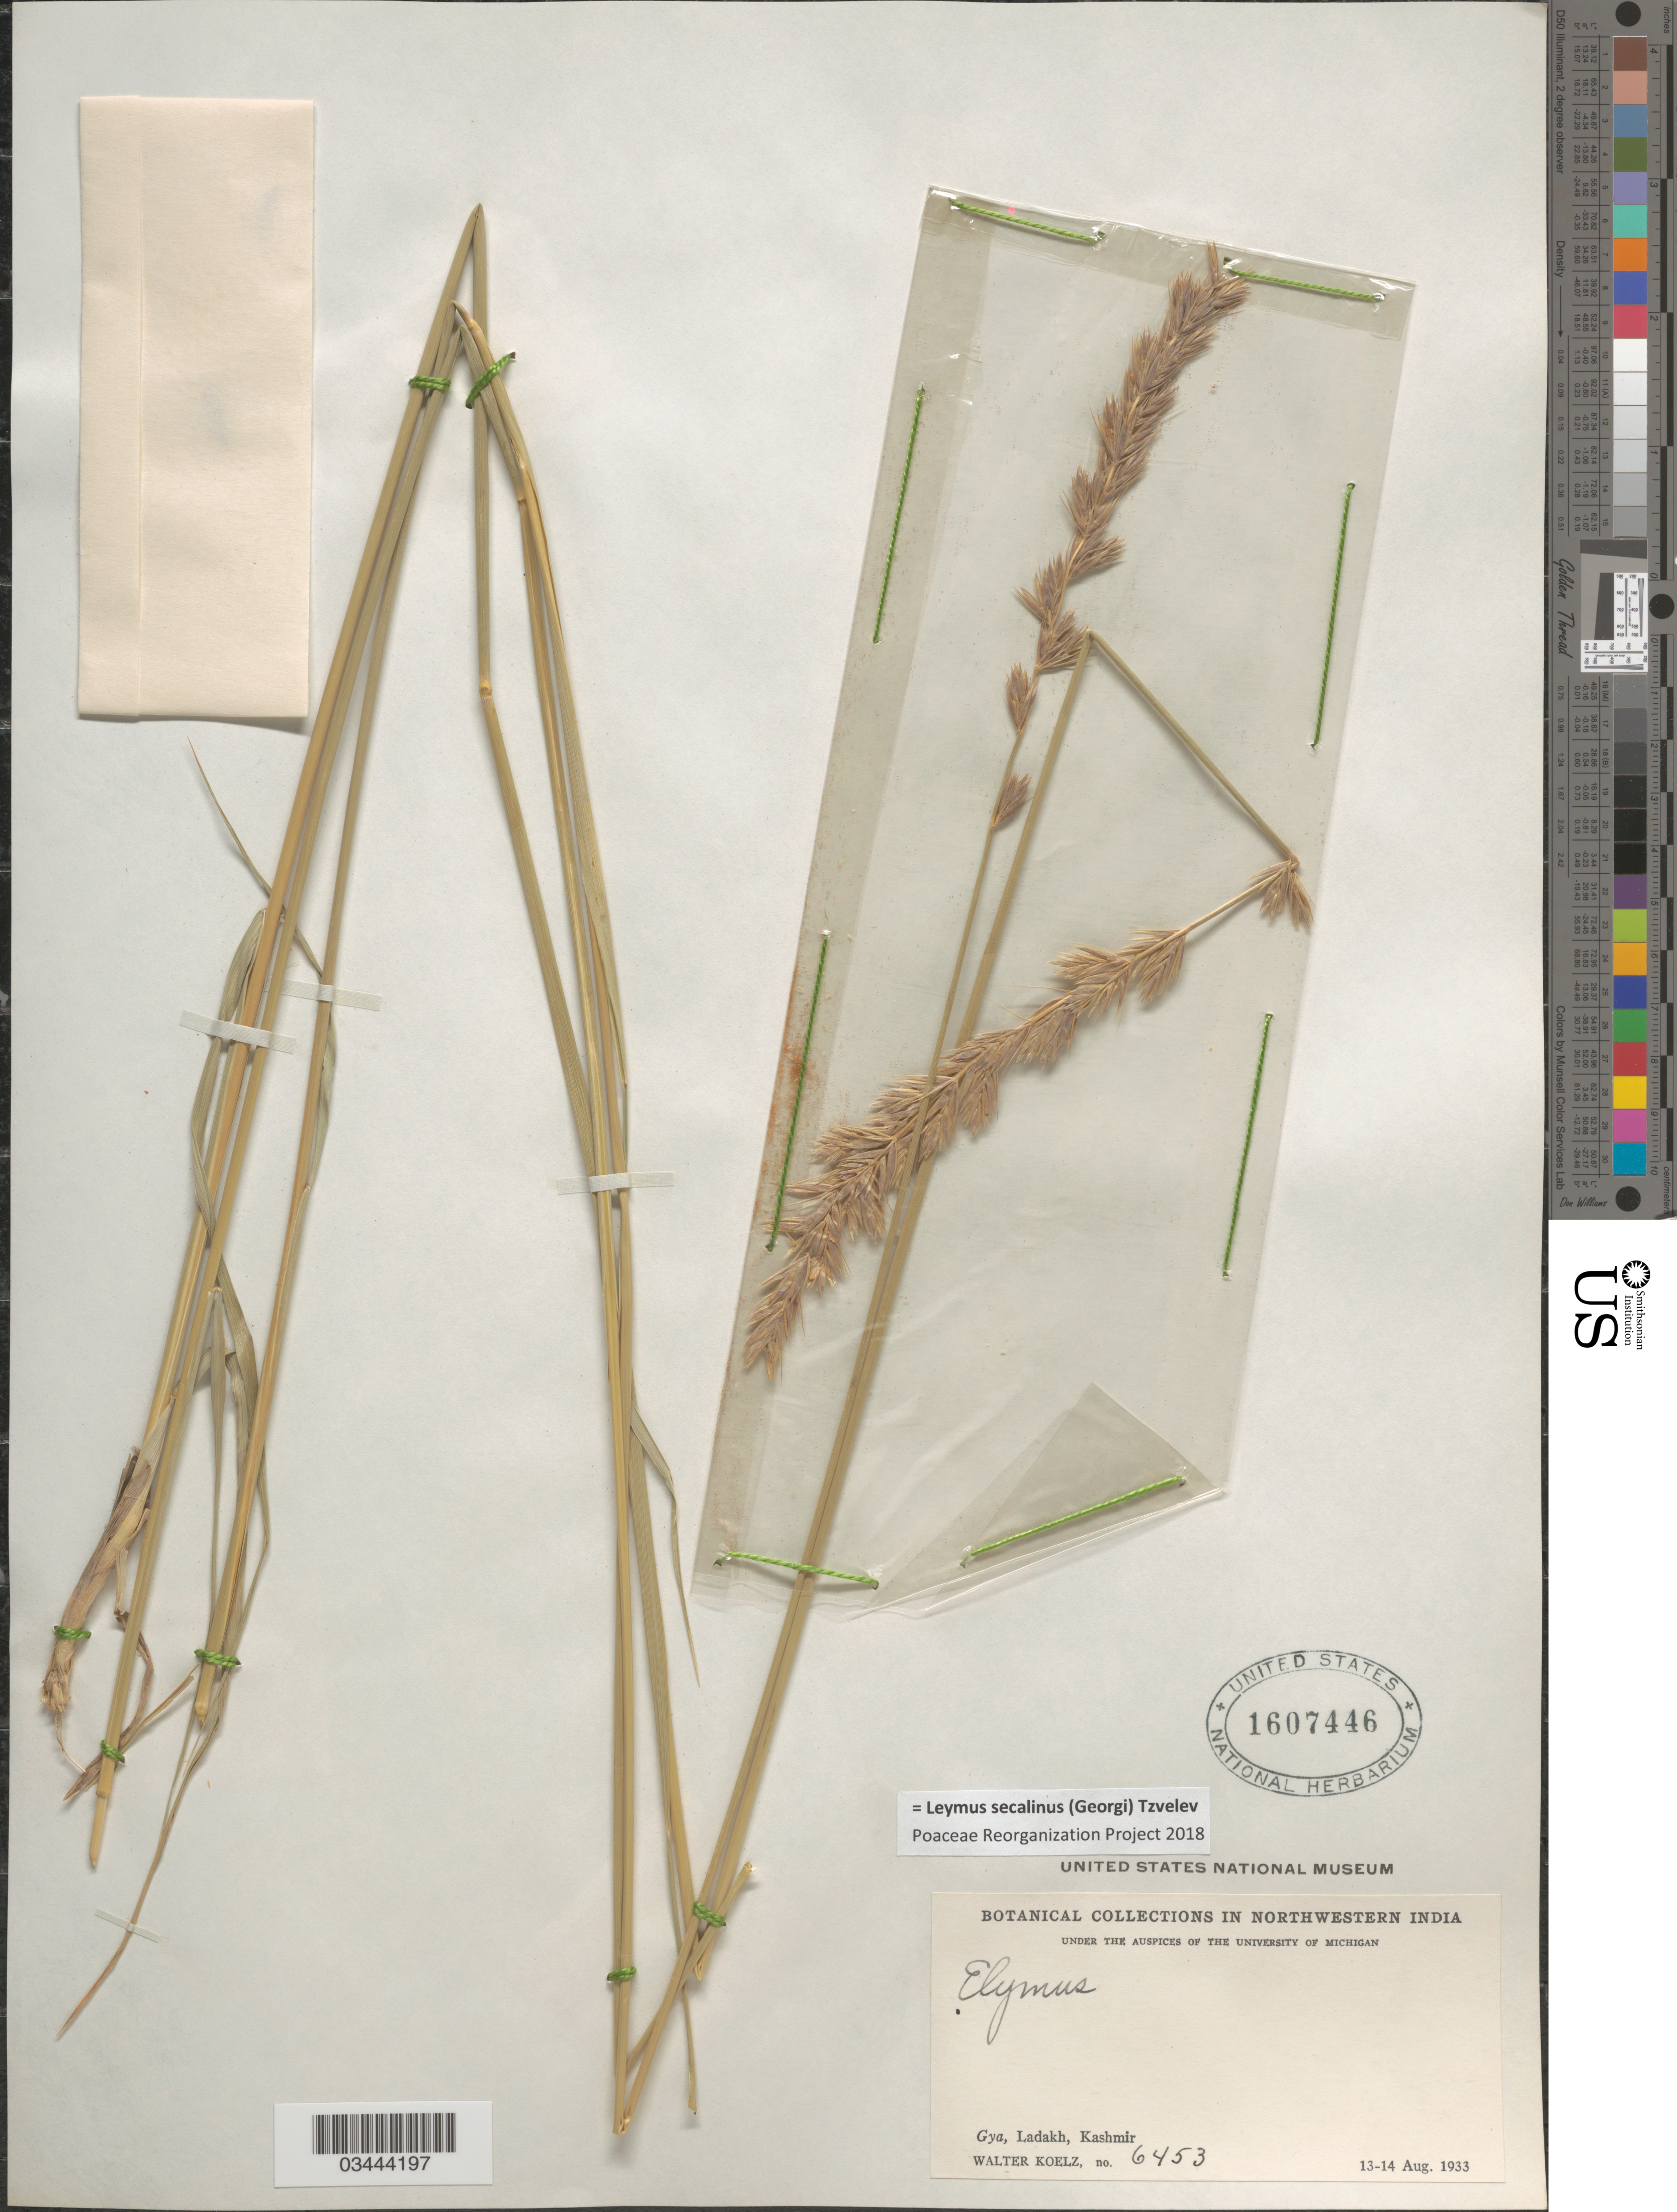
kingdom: Plantae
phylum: Tracheophyta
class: Liliopsida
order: Poales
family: Poaceae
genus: Leymus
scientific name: Leymus secalinus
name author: (Georgi) Tzvelev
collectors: W. N. Koelz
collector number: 6453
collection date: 1933-08-13/1933-08-14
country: India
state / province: Jammu and Kashmir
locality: In Northwestern India. Gya, Ladakh. Kashmir.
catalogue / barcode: US 1607446